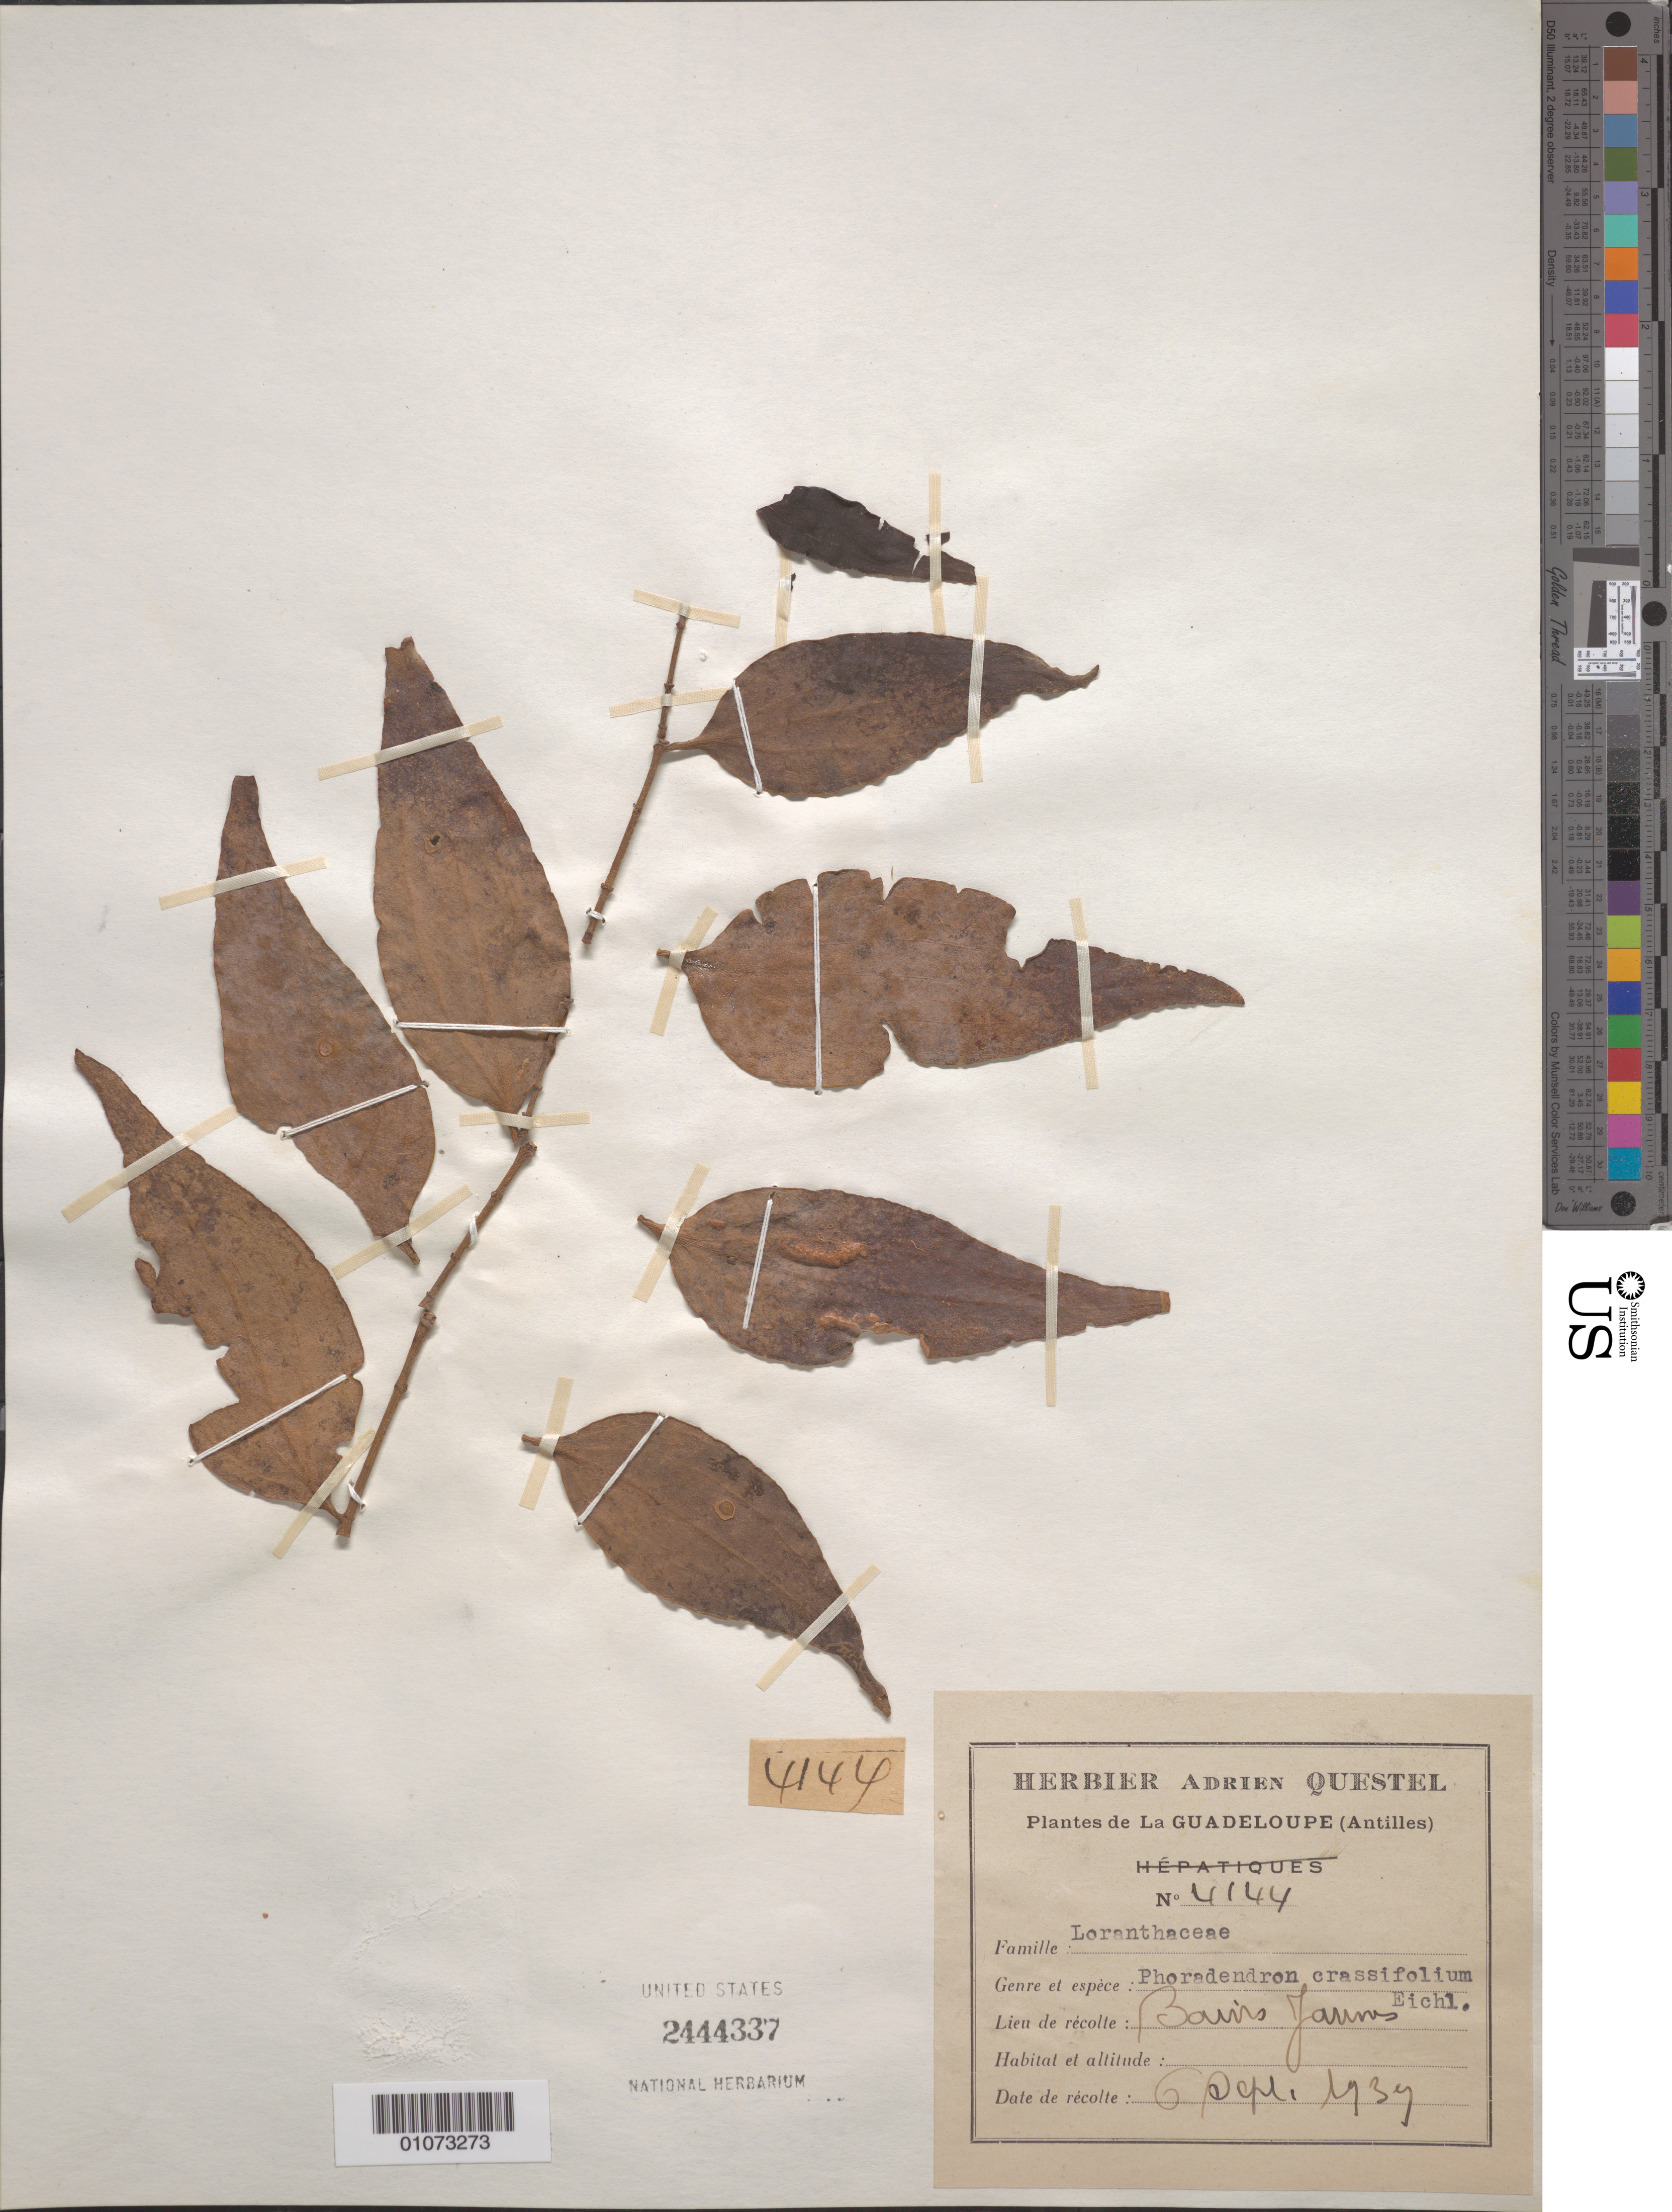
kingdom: Plantae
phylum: Tracheophyta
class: Magnoliopsida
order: Santalales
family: Viscaceae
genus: Phoradendron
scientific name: Phoradendron crassifolium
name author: (Pohl ex DC.) Eichler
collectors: A. Questel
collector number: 4144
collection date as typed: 06 Sep 1939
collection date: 1939-09-06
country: Guadeloupe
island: Basse Terre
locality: Bains-Jaunes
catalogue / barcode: US 2444337